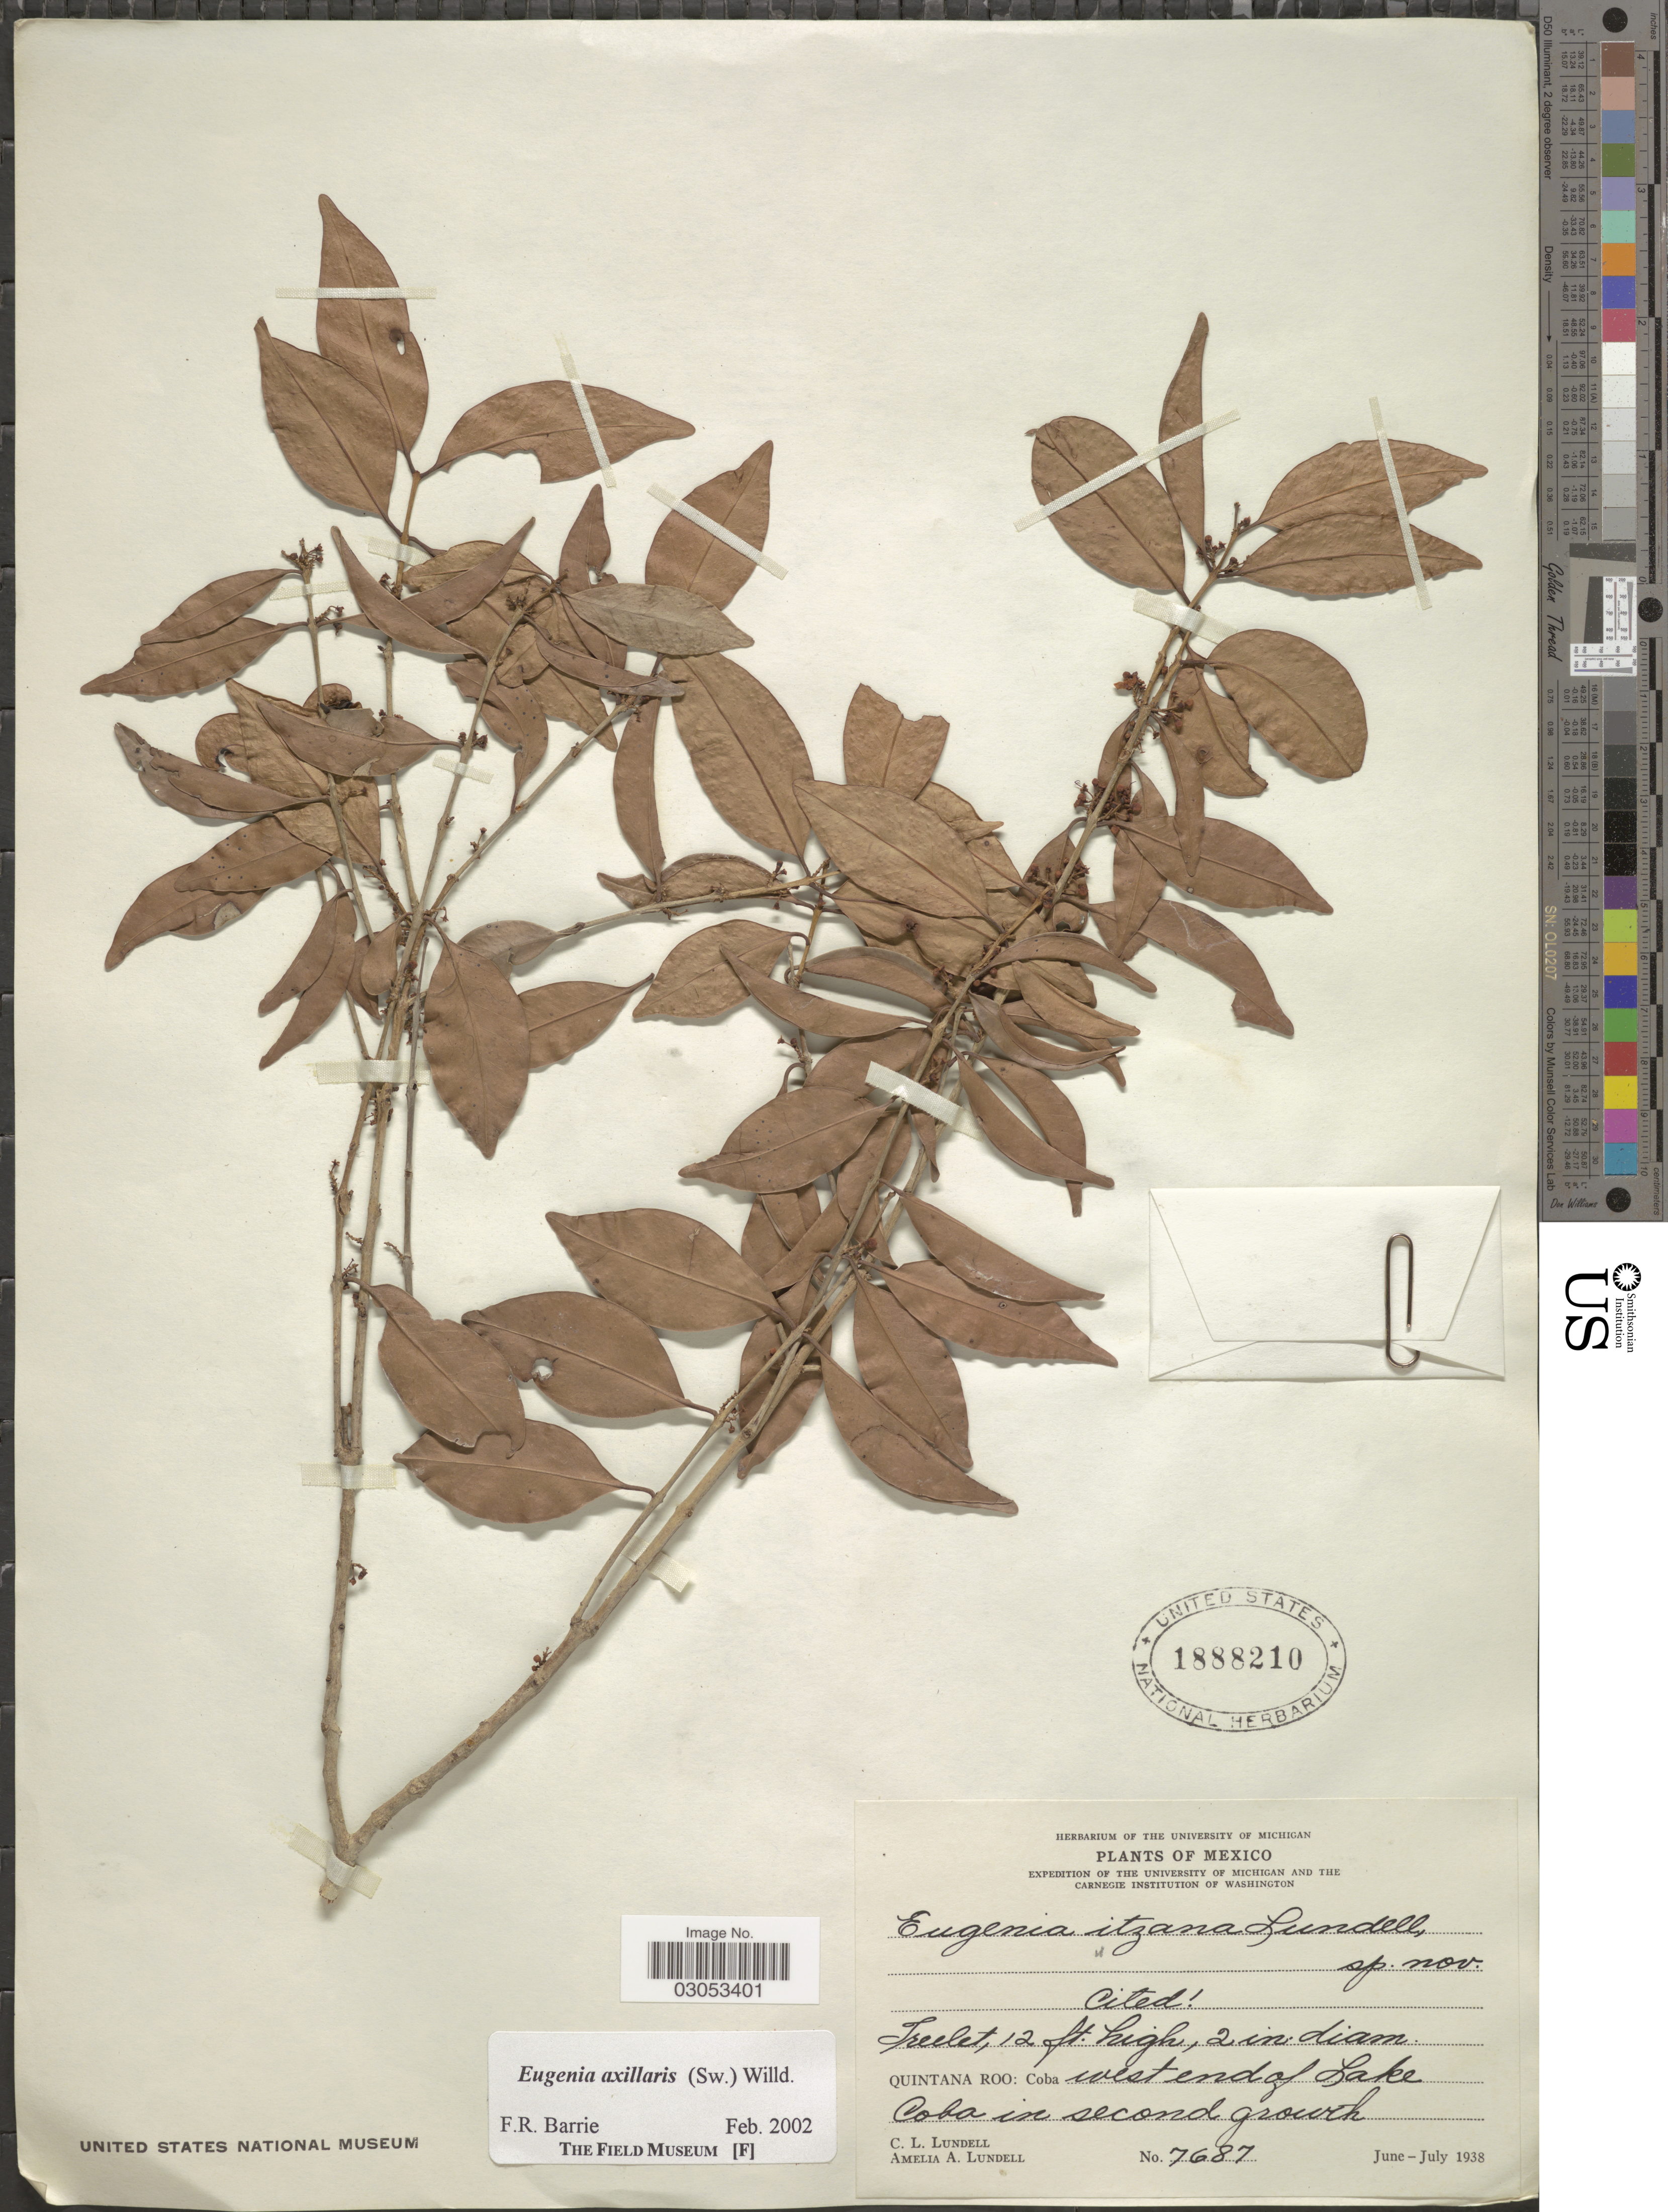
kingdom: Plantae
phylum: Tracheophyta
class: Magnoliopsida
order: Myrtales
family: Myrtaceae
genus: Eugenia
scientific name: Eugenia axillaris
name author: (Sw.) Willd.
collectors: C. L. Lundell & A. A. Lundell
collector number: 7687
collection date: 1938-06/1938-07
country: Mexico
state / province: Quintana Roo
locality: Quintana Roo: Coba west end of Lake Coba in second growth.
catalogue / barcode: US 1888210